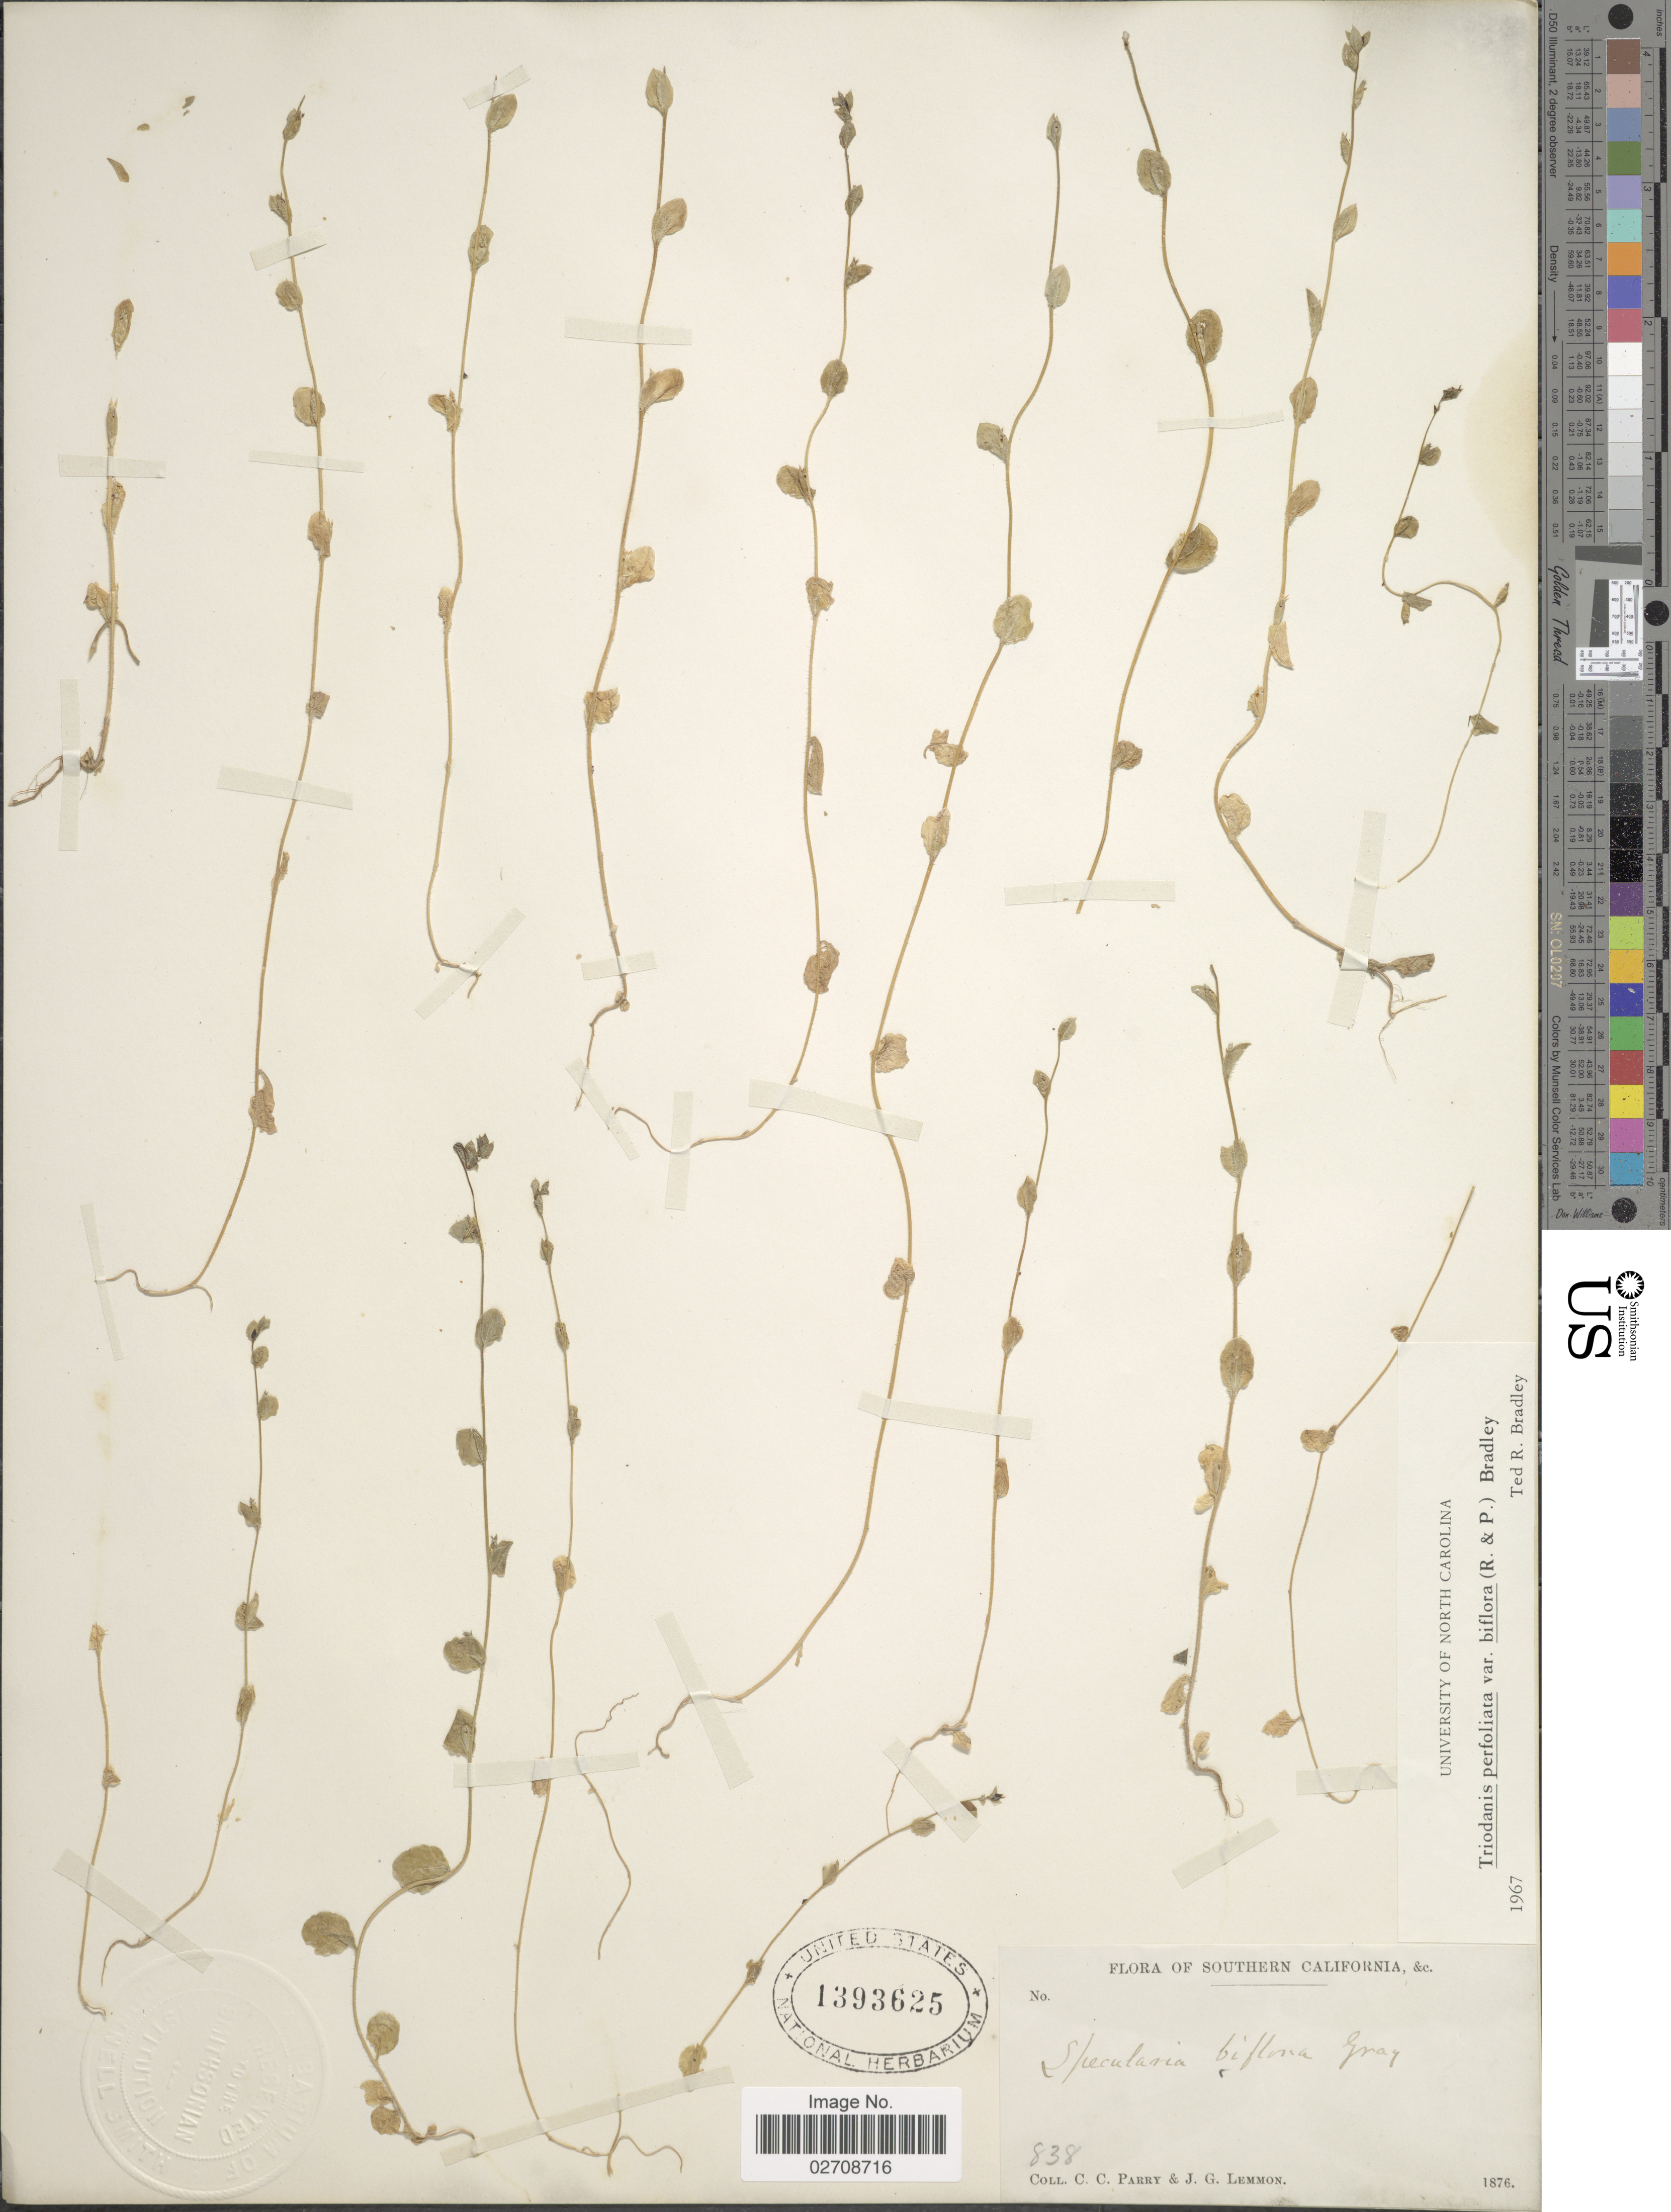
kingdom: Plantae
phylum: Tracheophyta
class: Magnoliopsida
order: Asterales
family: Campanulaceae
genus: Triodanis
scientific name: Triodanis biflora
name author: (Ruiz & Pav.) Greene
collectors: C. C. Parry & J. Lemmon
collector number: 838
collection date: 1876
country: United States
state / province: California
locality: Southern California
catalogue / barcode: US 1393625